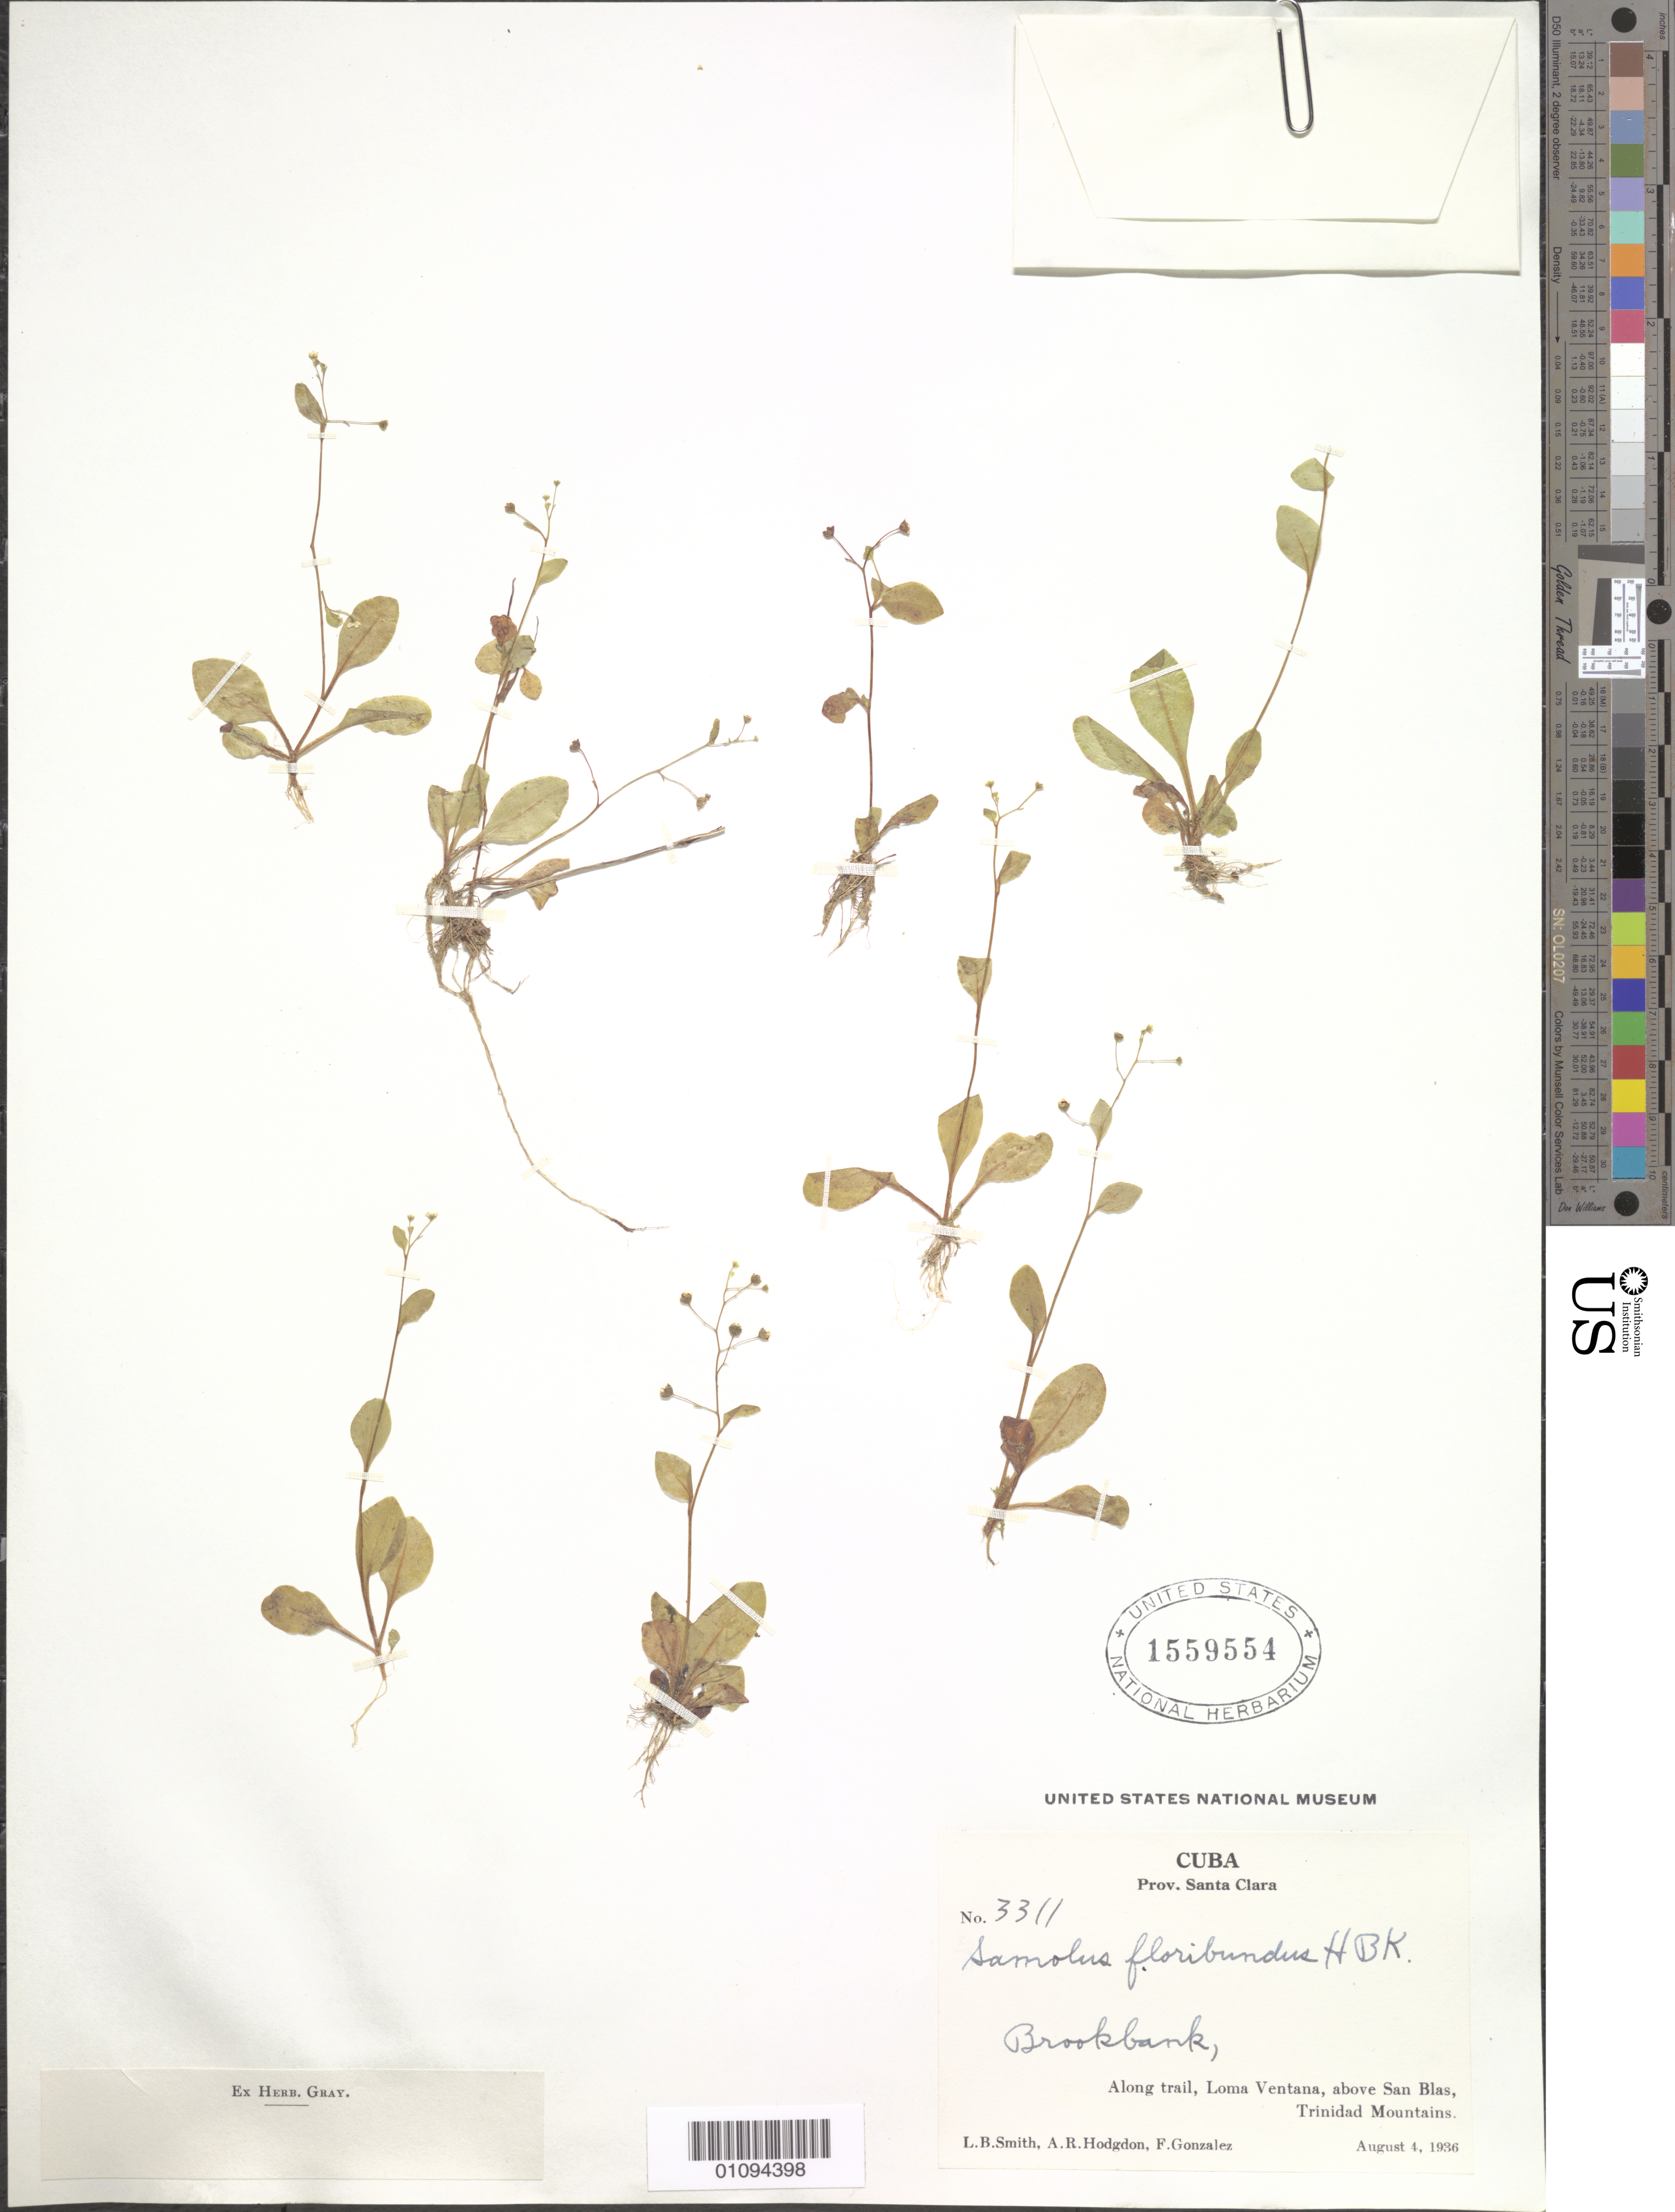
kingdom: Plantae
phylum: Tracheophyta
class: Magnoliopsida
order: Ericales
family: Primulaceae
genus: Samolus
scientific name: Samolus floribundus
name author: Kunth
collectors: L. Smith, A. R. Hodgdon & F. Gonzalez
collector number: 3311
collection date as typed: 04 Aug 1936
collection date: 1936-08-04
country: Cuba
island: Cuba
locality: Loma Ventana, above San Blas, Trinidad Mountains; Brookbank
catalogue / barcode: US 1559554